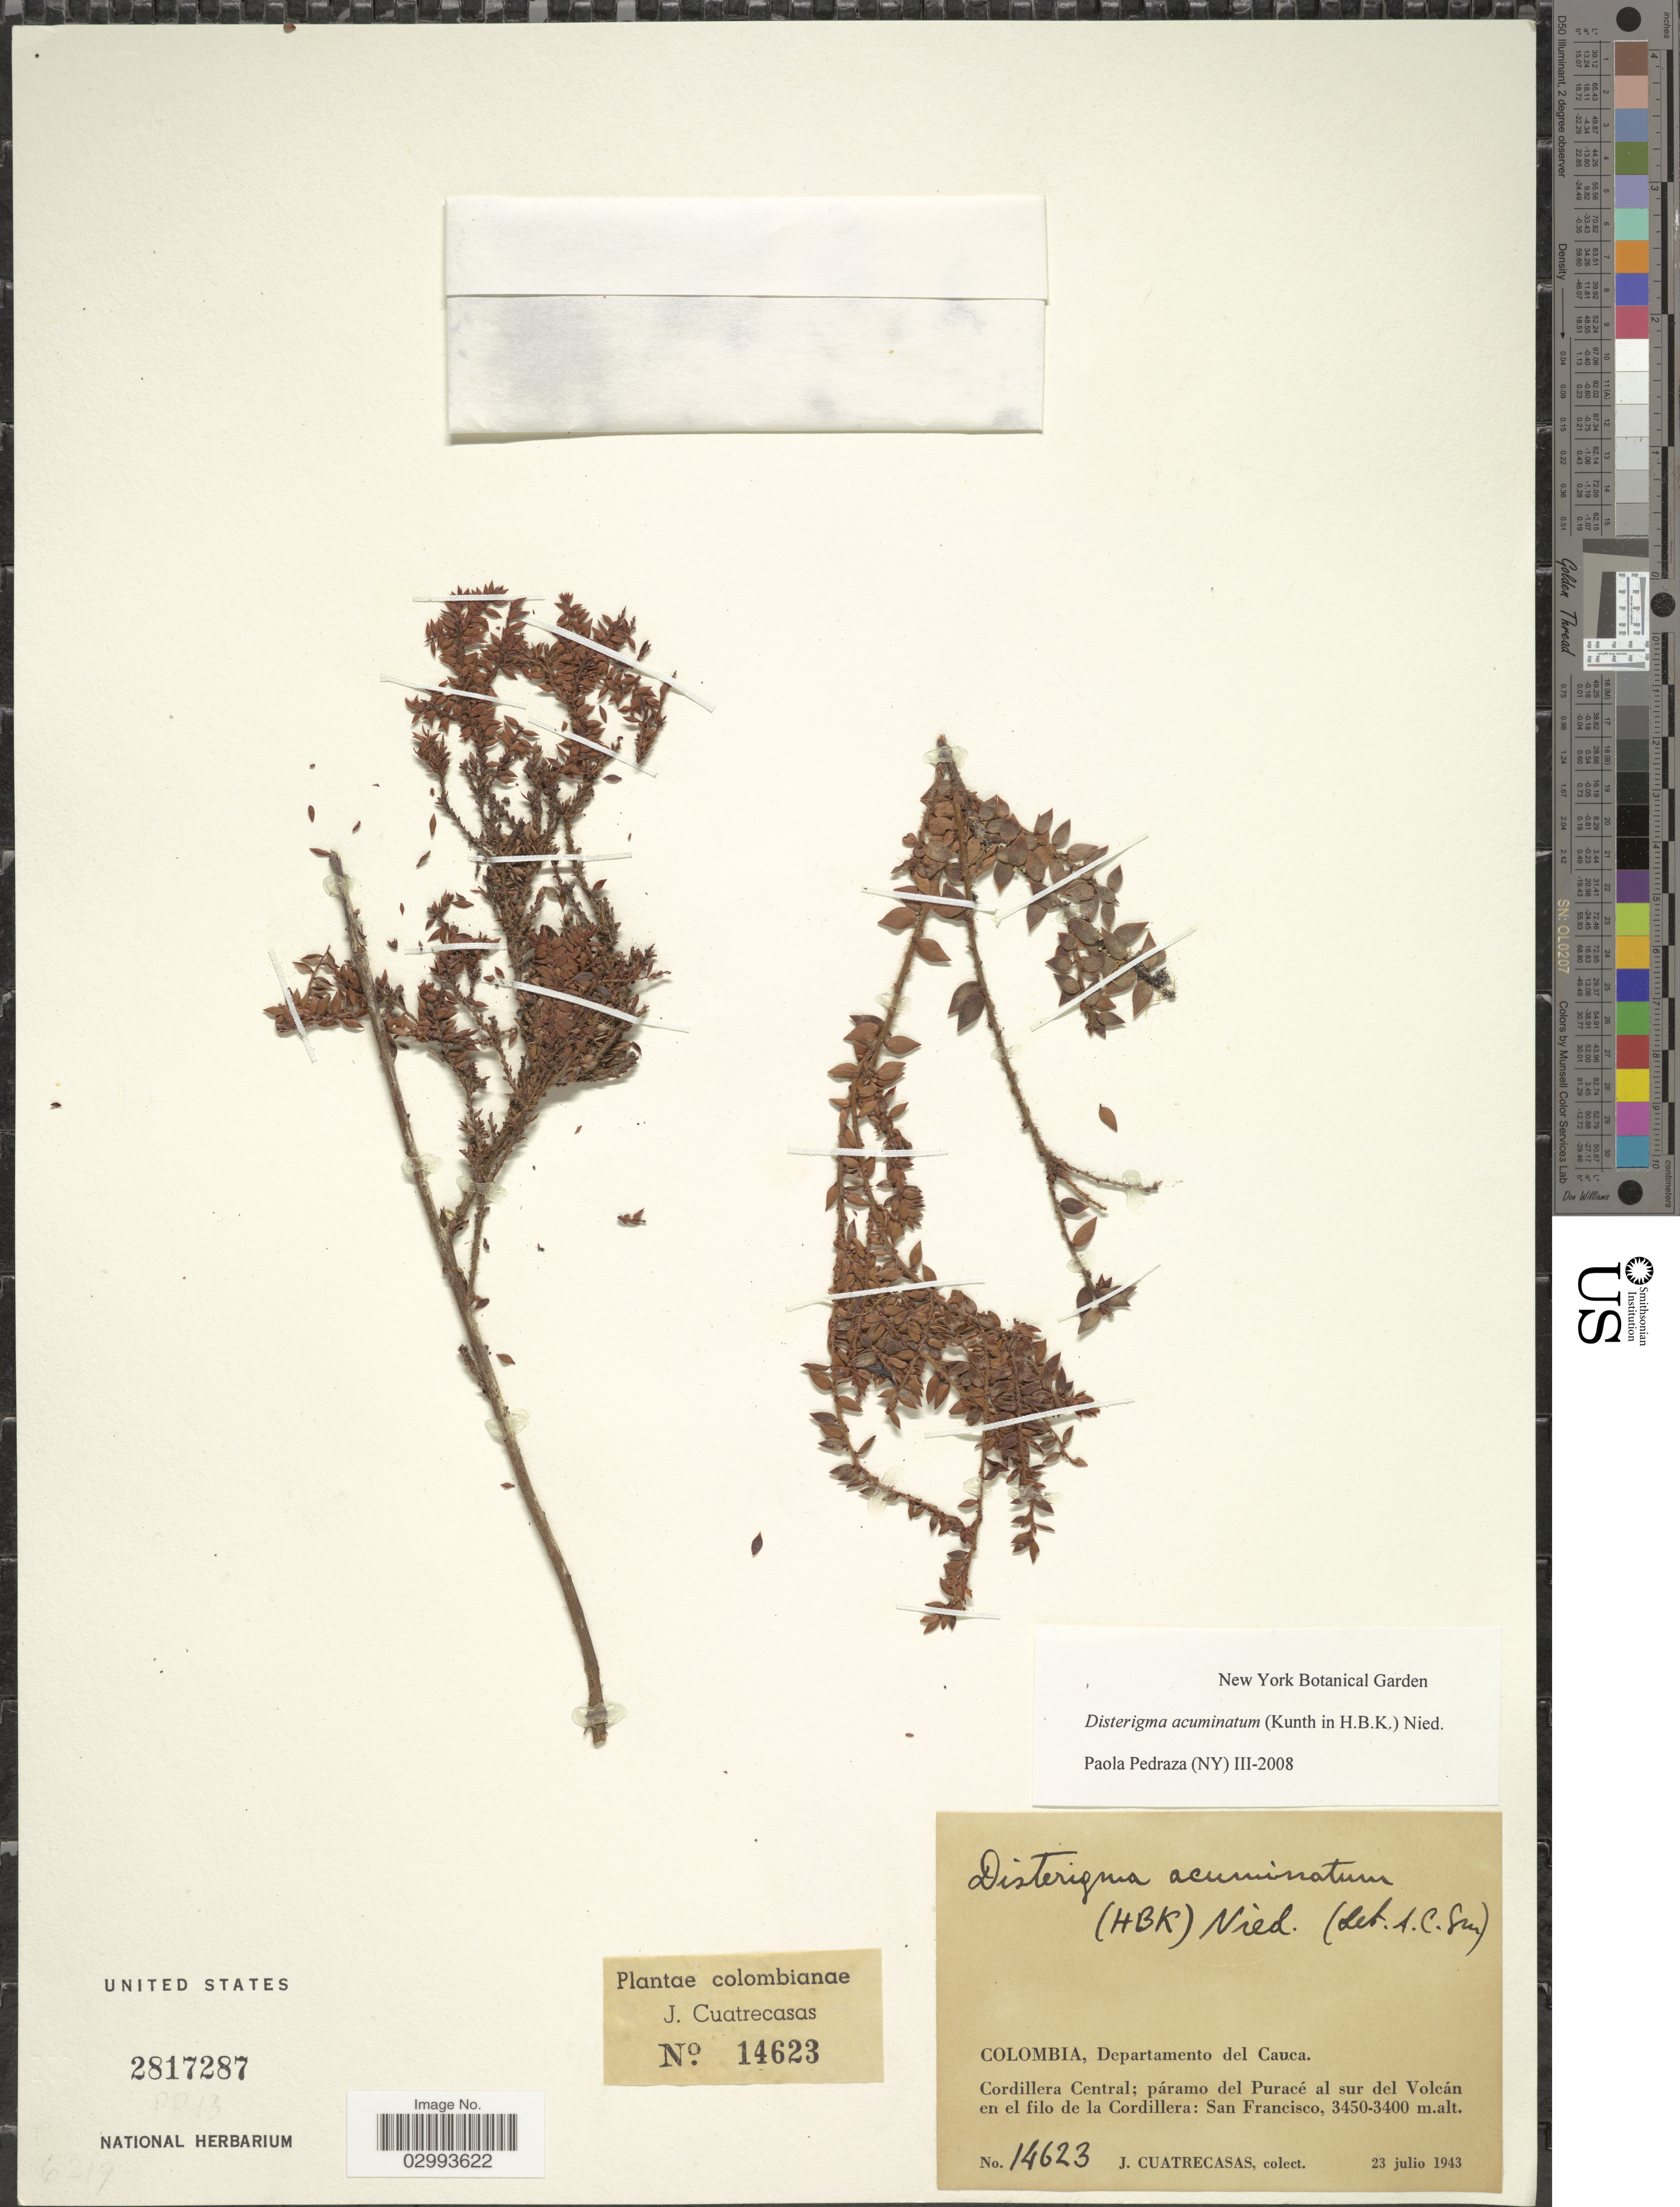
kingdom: Plantae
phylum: Tracheophyta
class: Magnoliopsida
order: Ericales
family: Ericaceae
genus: Disterigma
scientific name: Disterigma acuminatum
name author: (Kunth) Nied.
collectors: J. Cuatrecasas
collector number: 14623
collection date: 1943-07-23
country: Colombia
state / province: Cauca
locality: Departamento del Cauca, Cordillera Central; páramo del Puracé al sur del Volcán en el filo de la Cordillera: San Francisco.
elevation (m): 3400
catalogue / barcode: US 2817287